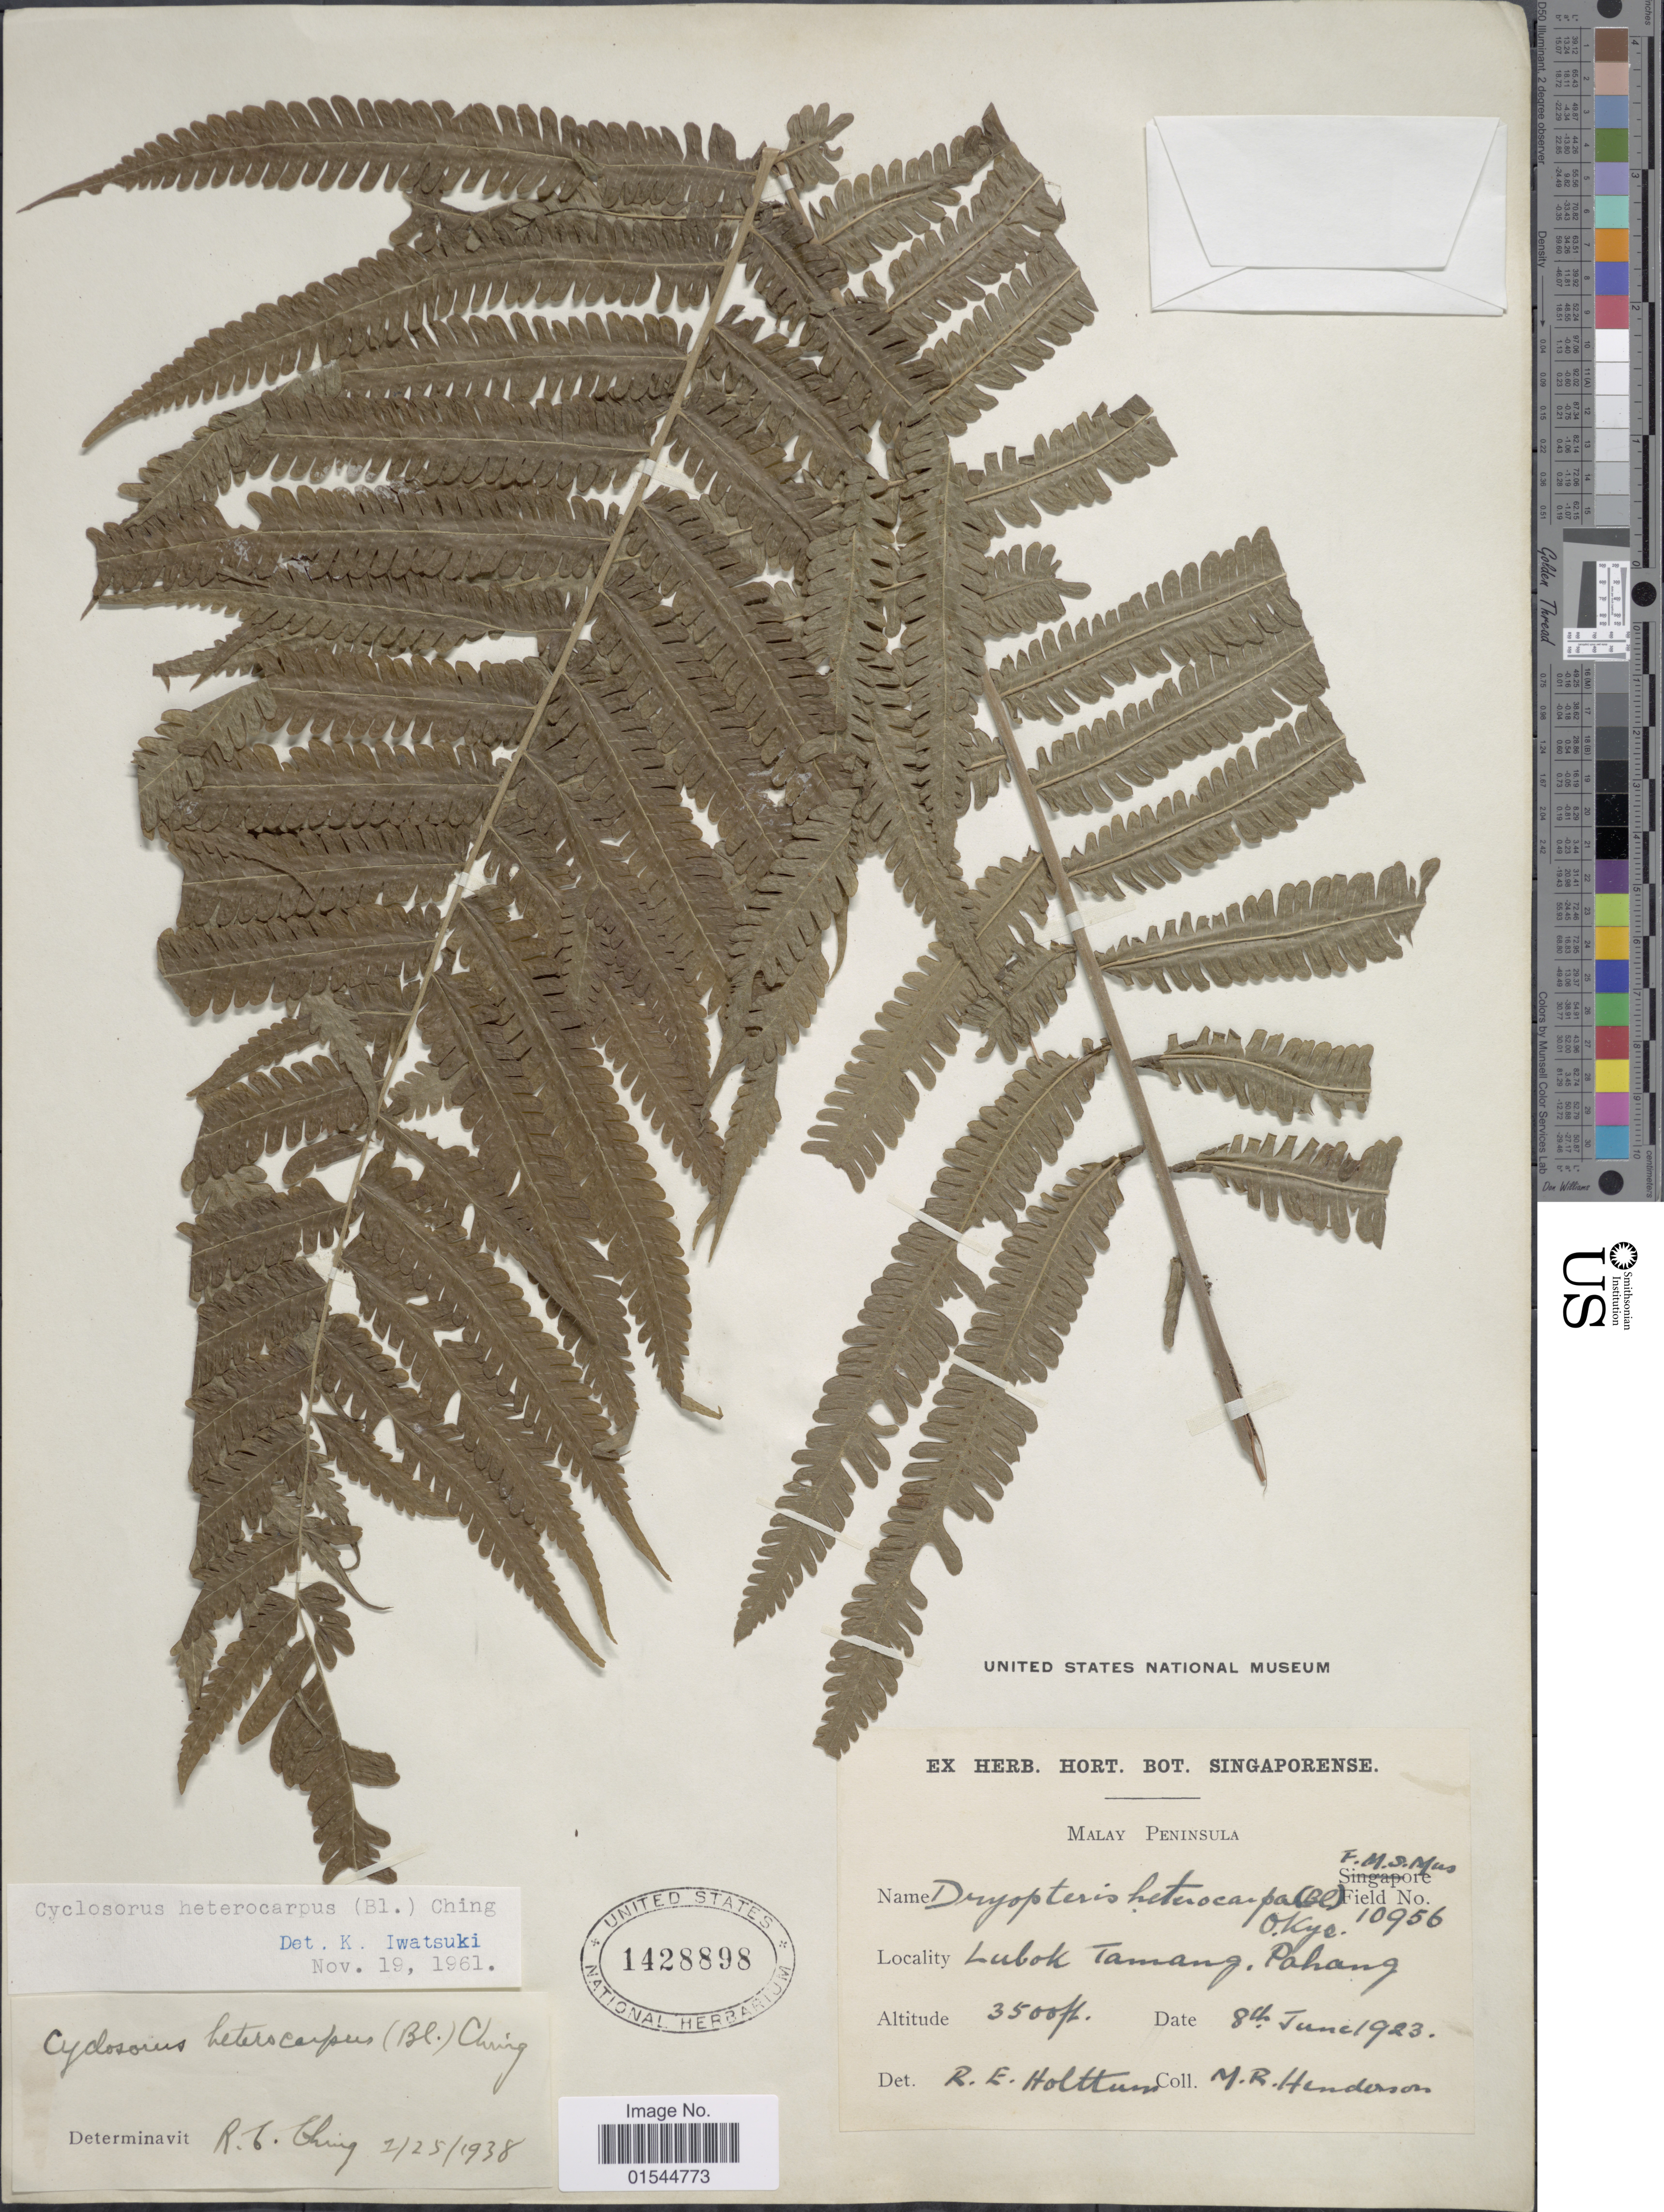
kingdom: Plantae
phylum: Tracheophyta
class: Polypodiopsida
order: Polypodiales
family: Thelypteridaceae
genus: Sphaerostephanos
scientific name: Sphaerostephanos heterocarpus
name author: (Blume) Holttum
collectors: M. Henderson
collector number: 10956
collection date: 1923-06-08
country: Malaysia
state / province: Pahang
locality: Malay Peninsula, Lubok Tamang, Pahang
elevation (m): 1067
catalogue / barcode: US 1428898